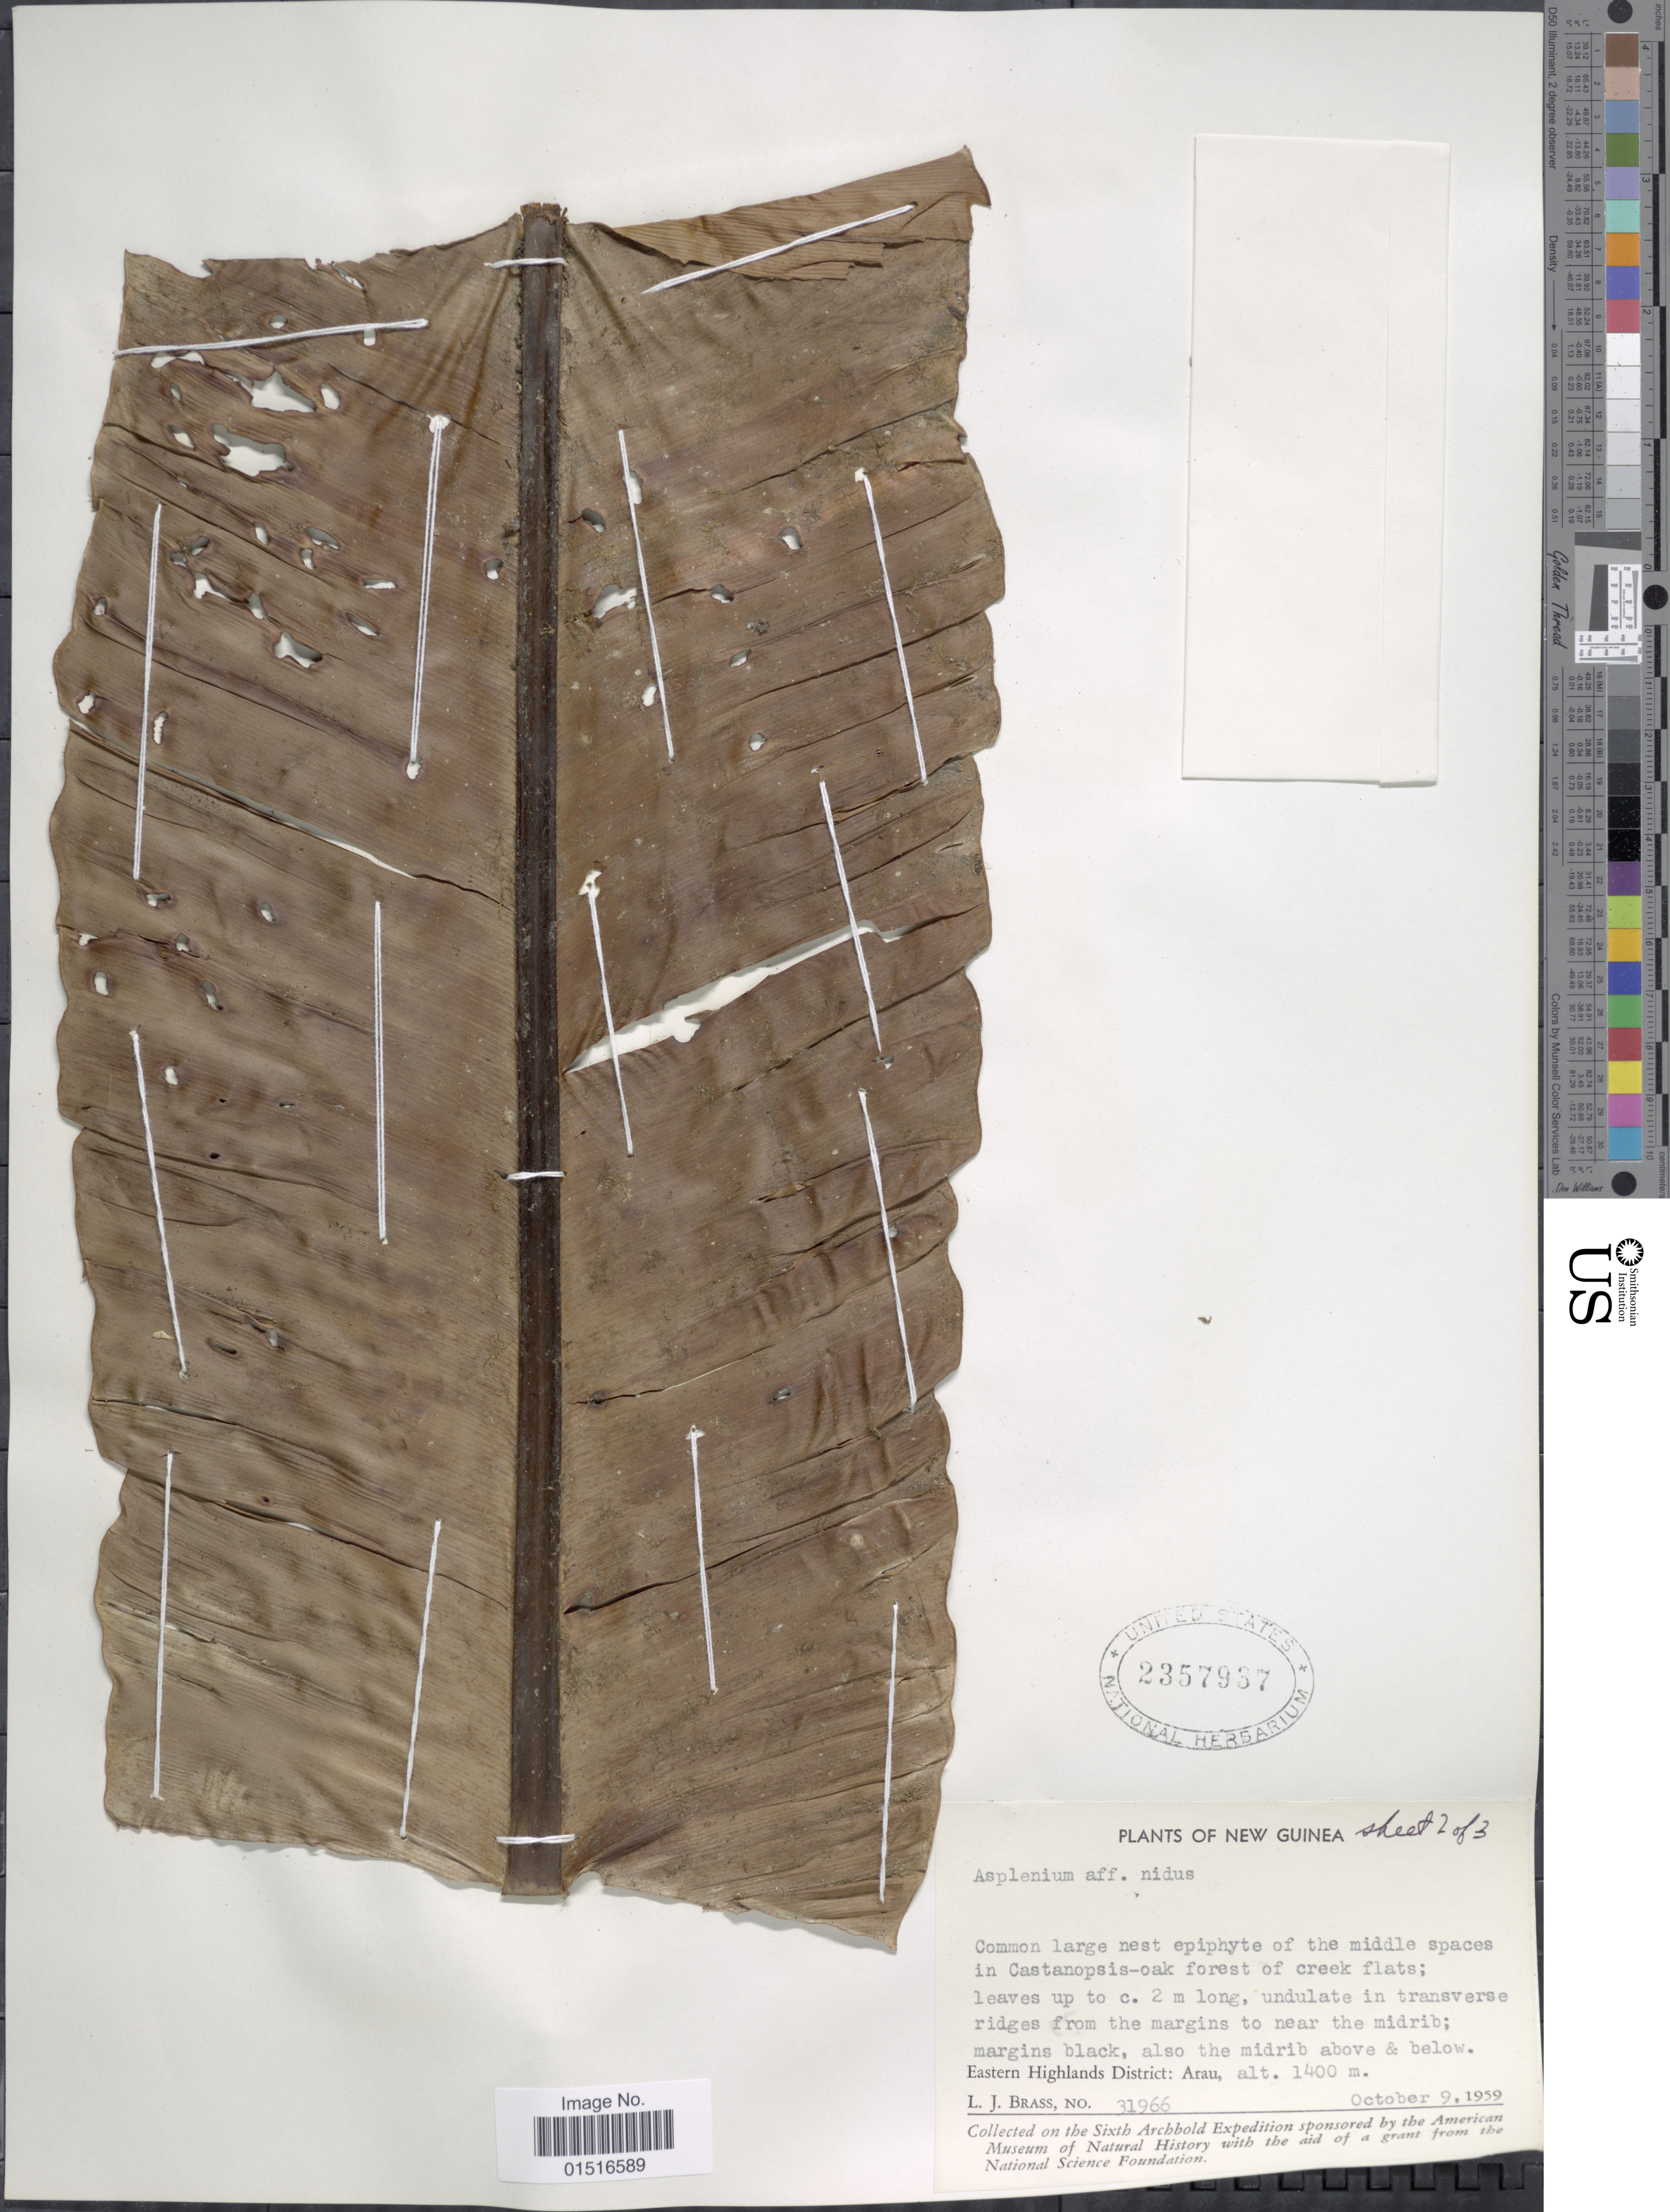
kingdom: Plantae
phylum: Tracheophyta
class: Polypodiopsida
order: Polypodiales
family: Aspleniaceae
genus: Asplenium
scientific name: Asplenium nidus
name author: L.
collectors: L. J. Brass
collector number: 31966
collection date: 1959-10-09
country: Papua New Guinea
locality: New Guinea, Eastern Highlands District: Arau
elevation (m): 1400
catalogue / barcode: US 2357937